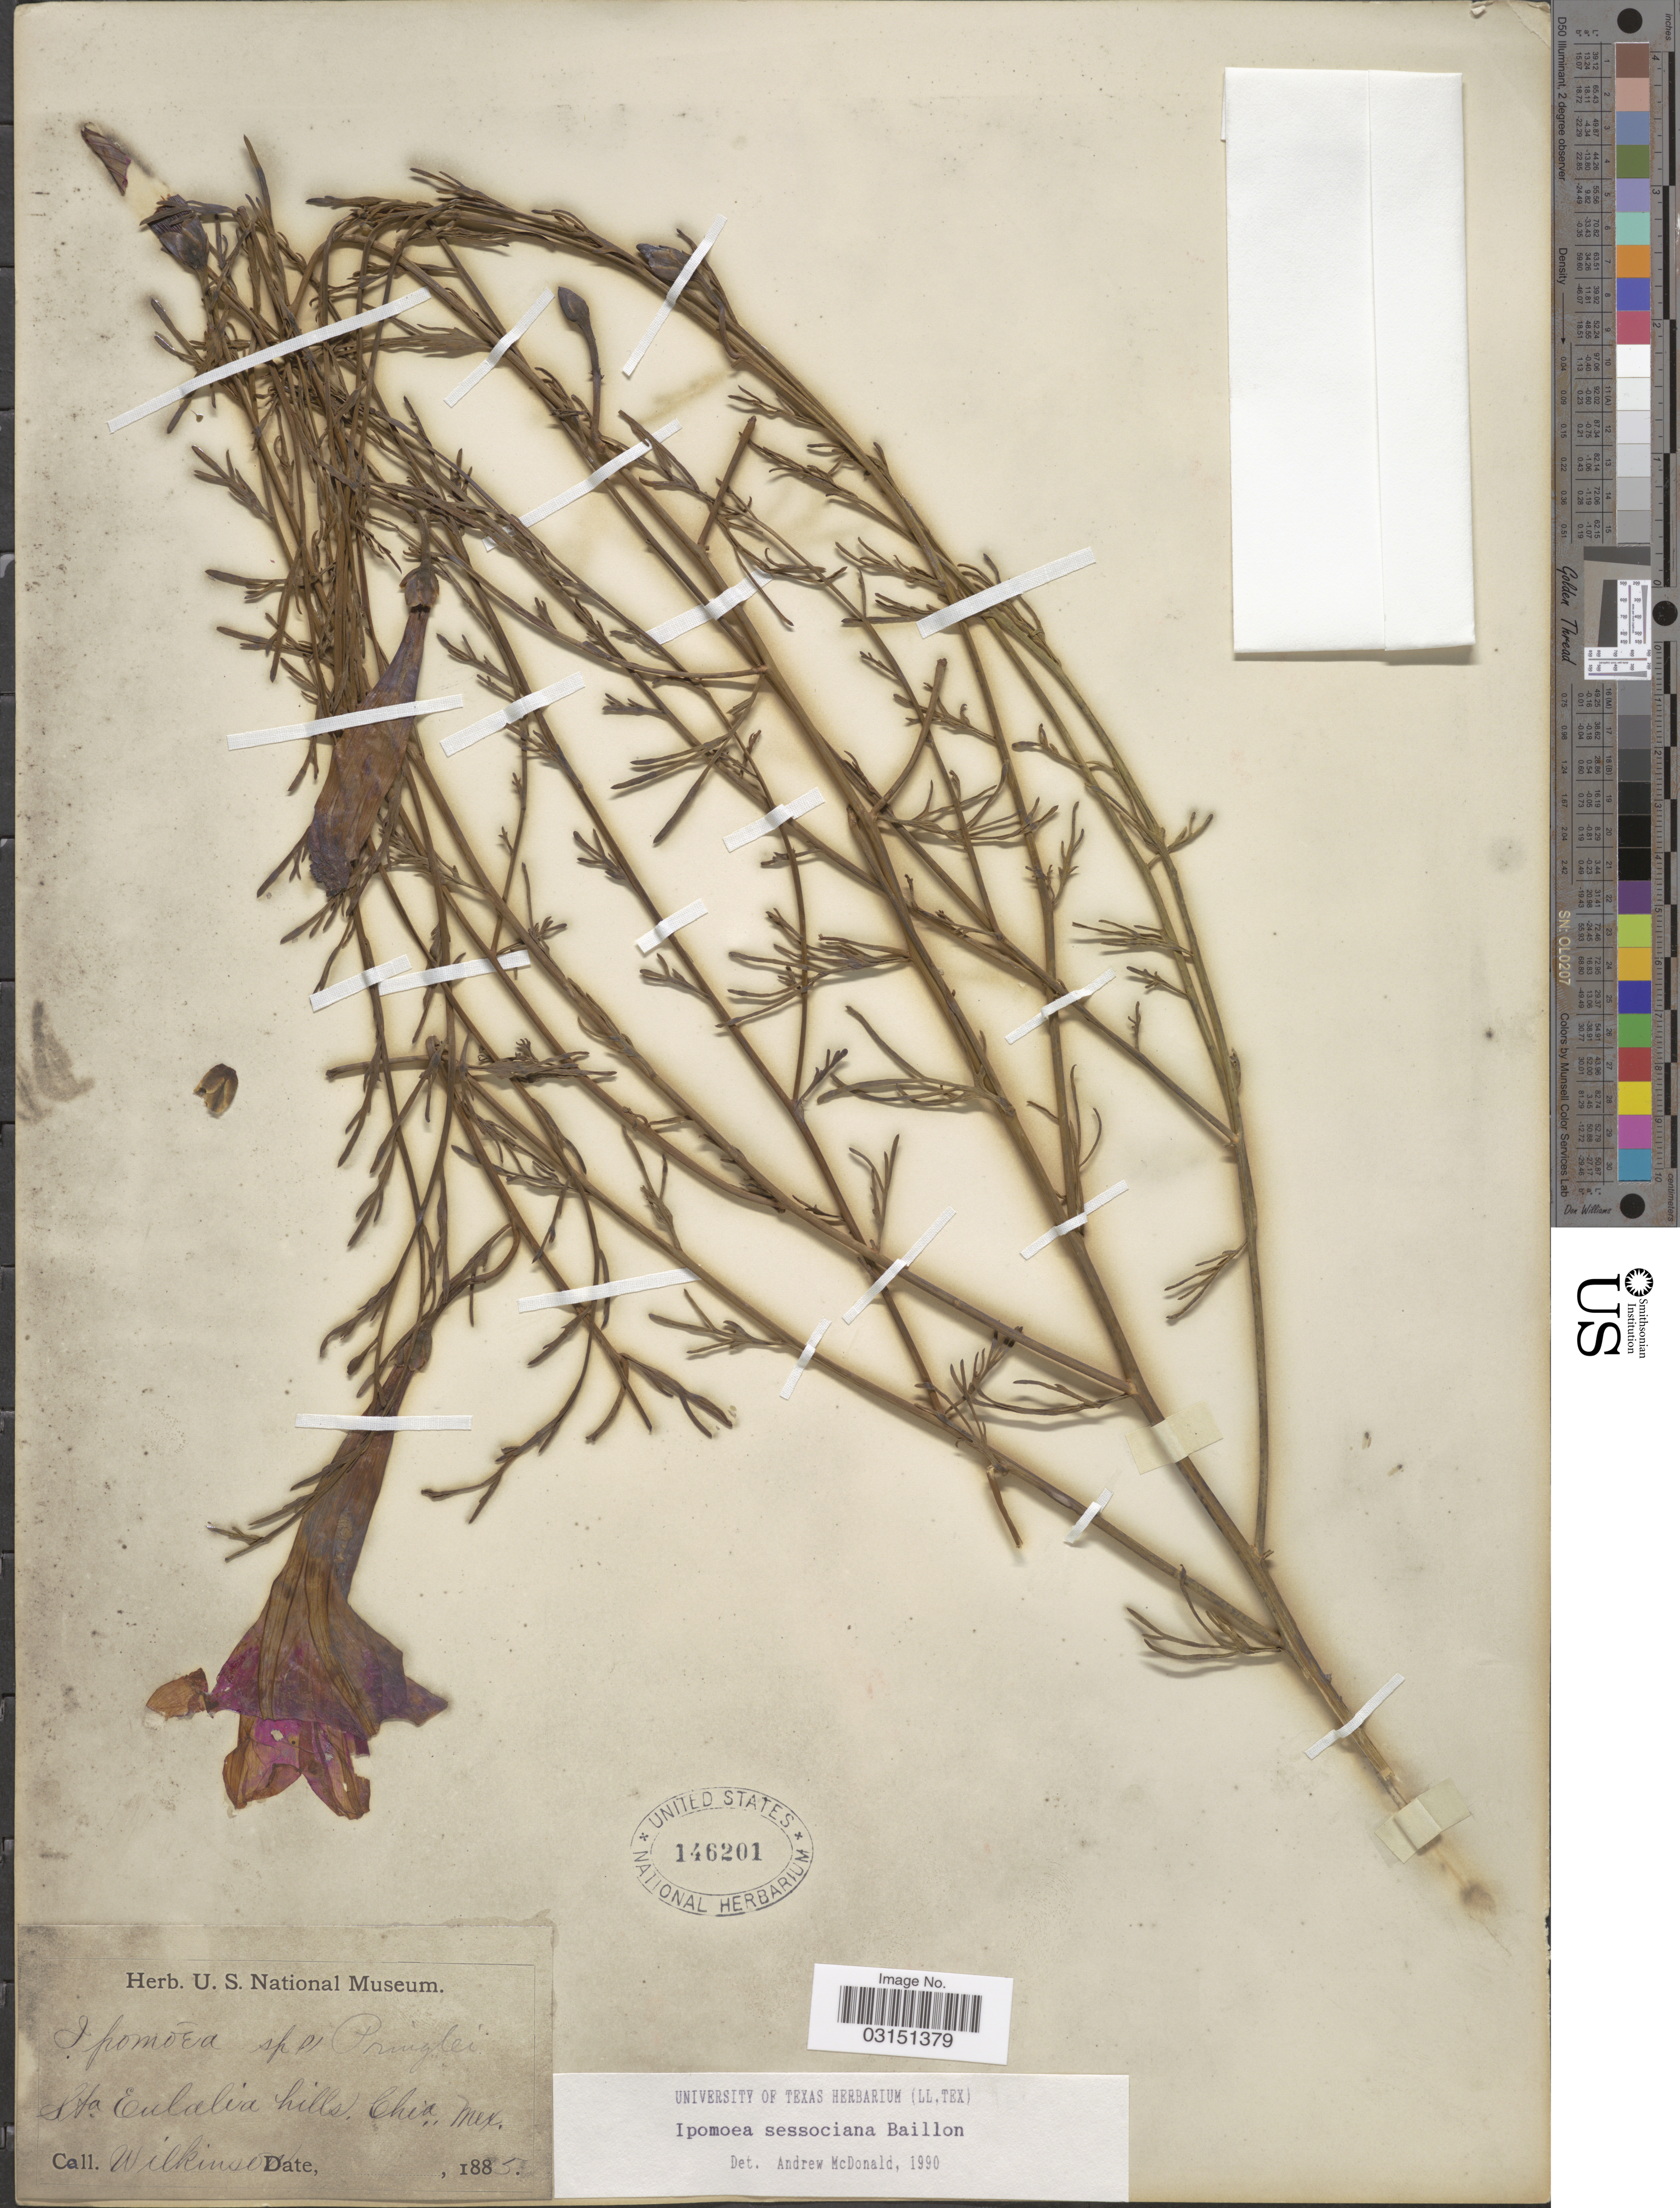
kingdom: Plantae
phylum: Tracheophyta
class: Magnoliopsida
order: Solanales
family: Convolvulaceae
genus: Ipomoea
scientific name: Ipomoea sescossiana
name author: Baill.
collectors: Wilkinson, --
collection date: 1885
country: Mexico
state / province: Chiapas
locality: Sta. Eulalia hills, Chia., Mex.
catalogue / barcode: US 146201